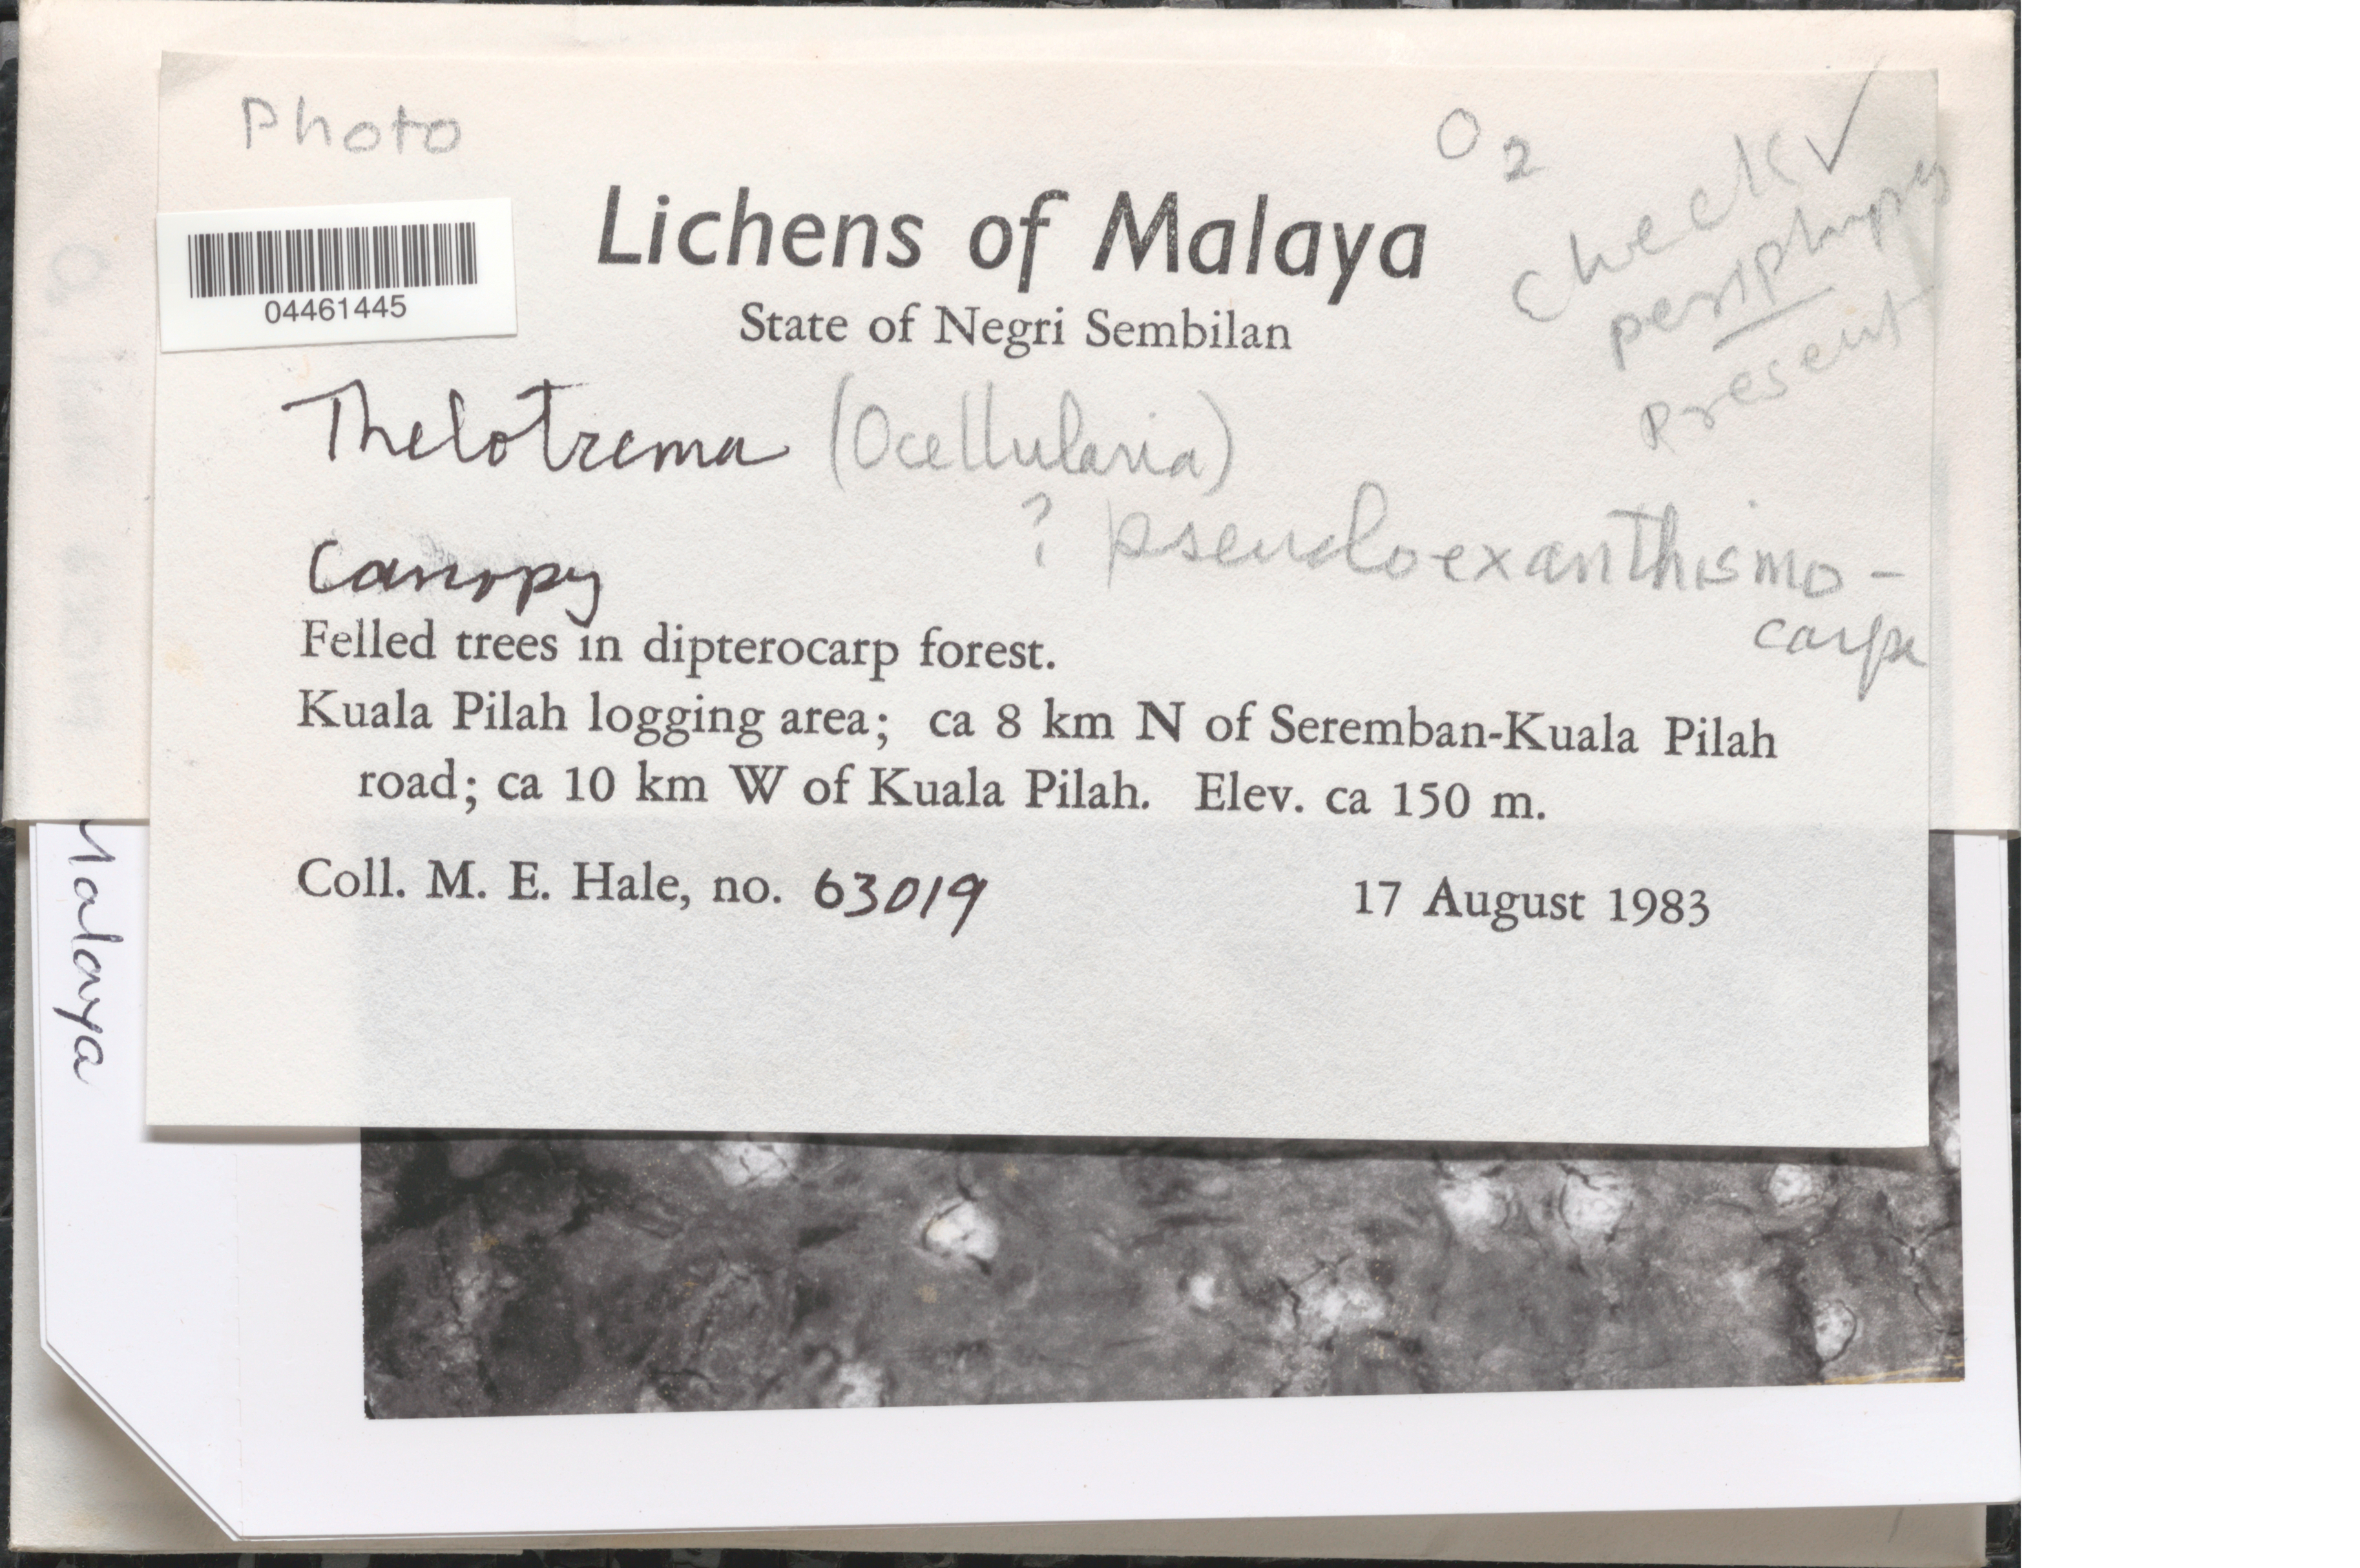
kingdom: Fungi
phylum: Ascomycota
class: Lecanoromycetes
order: Ostropales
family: Graphidaceae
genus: Ocellularia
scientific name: Ocellularia sp.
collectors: M. Hale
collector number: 63019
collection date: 1983-08-17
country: Malaysia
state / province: Negeri Sembilan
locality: Malaya. State of Negri Sembilan. Kuala Pilah logging area; ca 8 km N of Seremban-Kuala Pilah road; ca 10 km W of Kuala Pilah.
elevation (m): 150